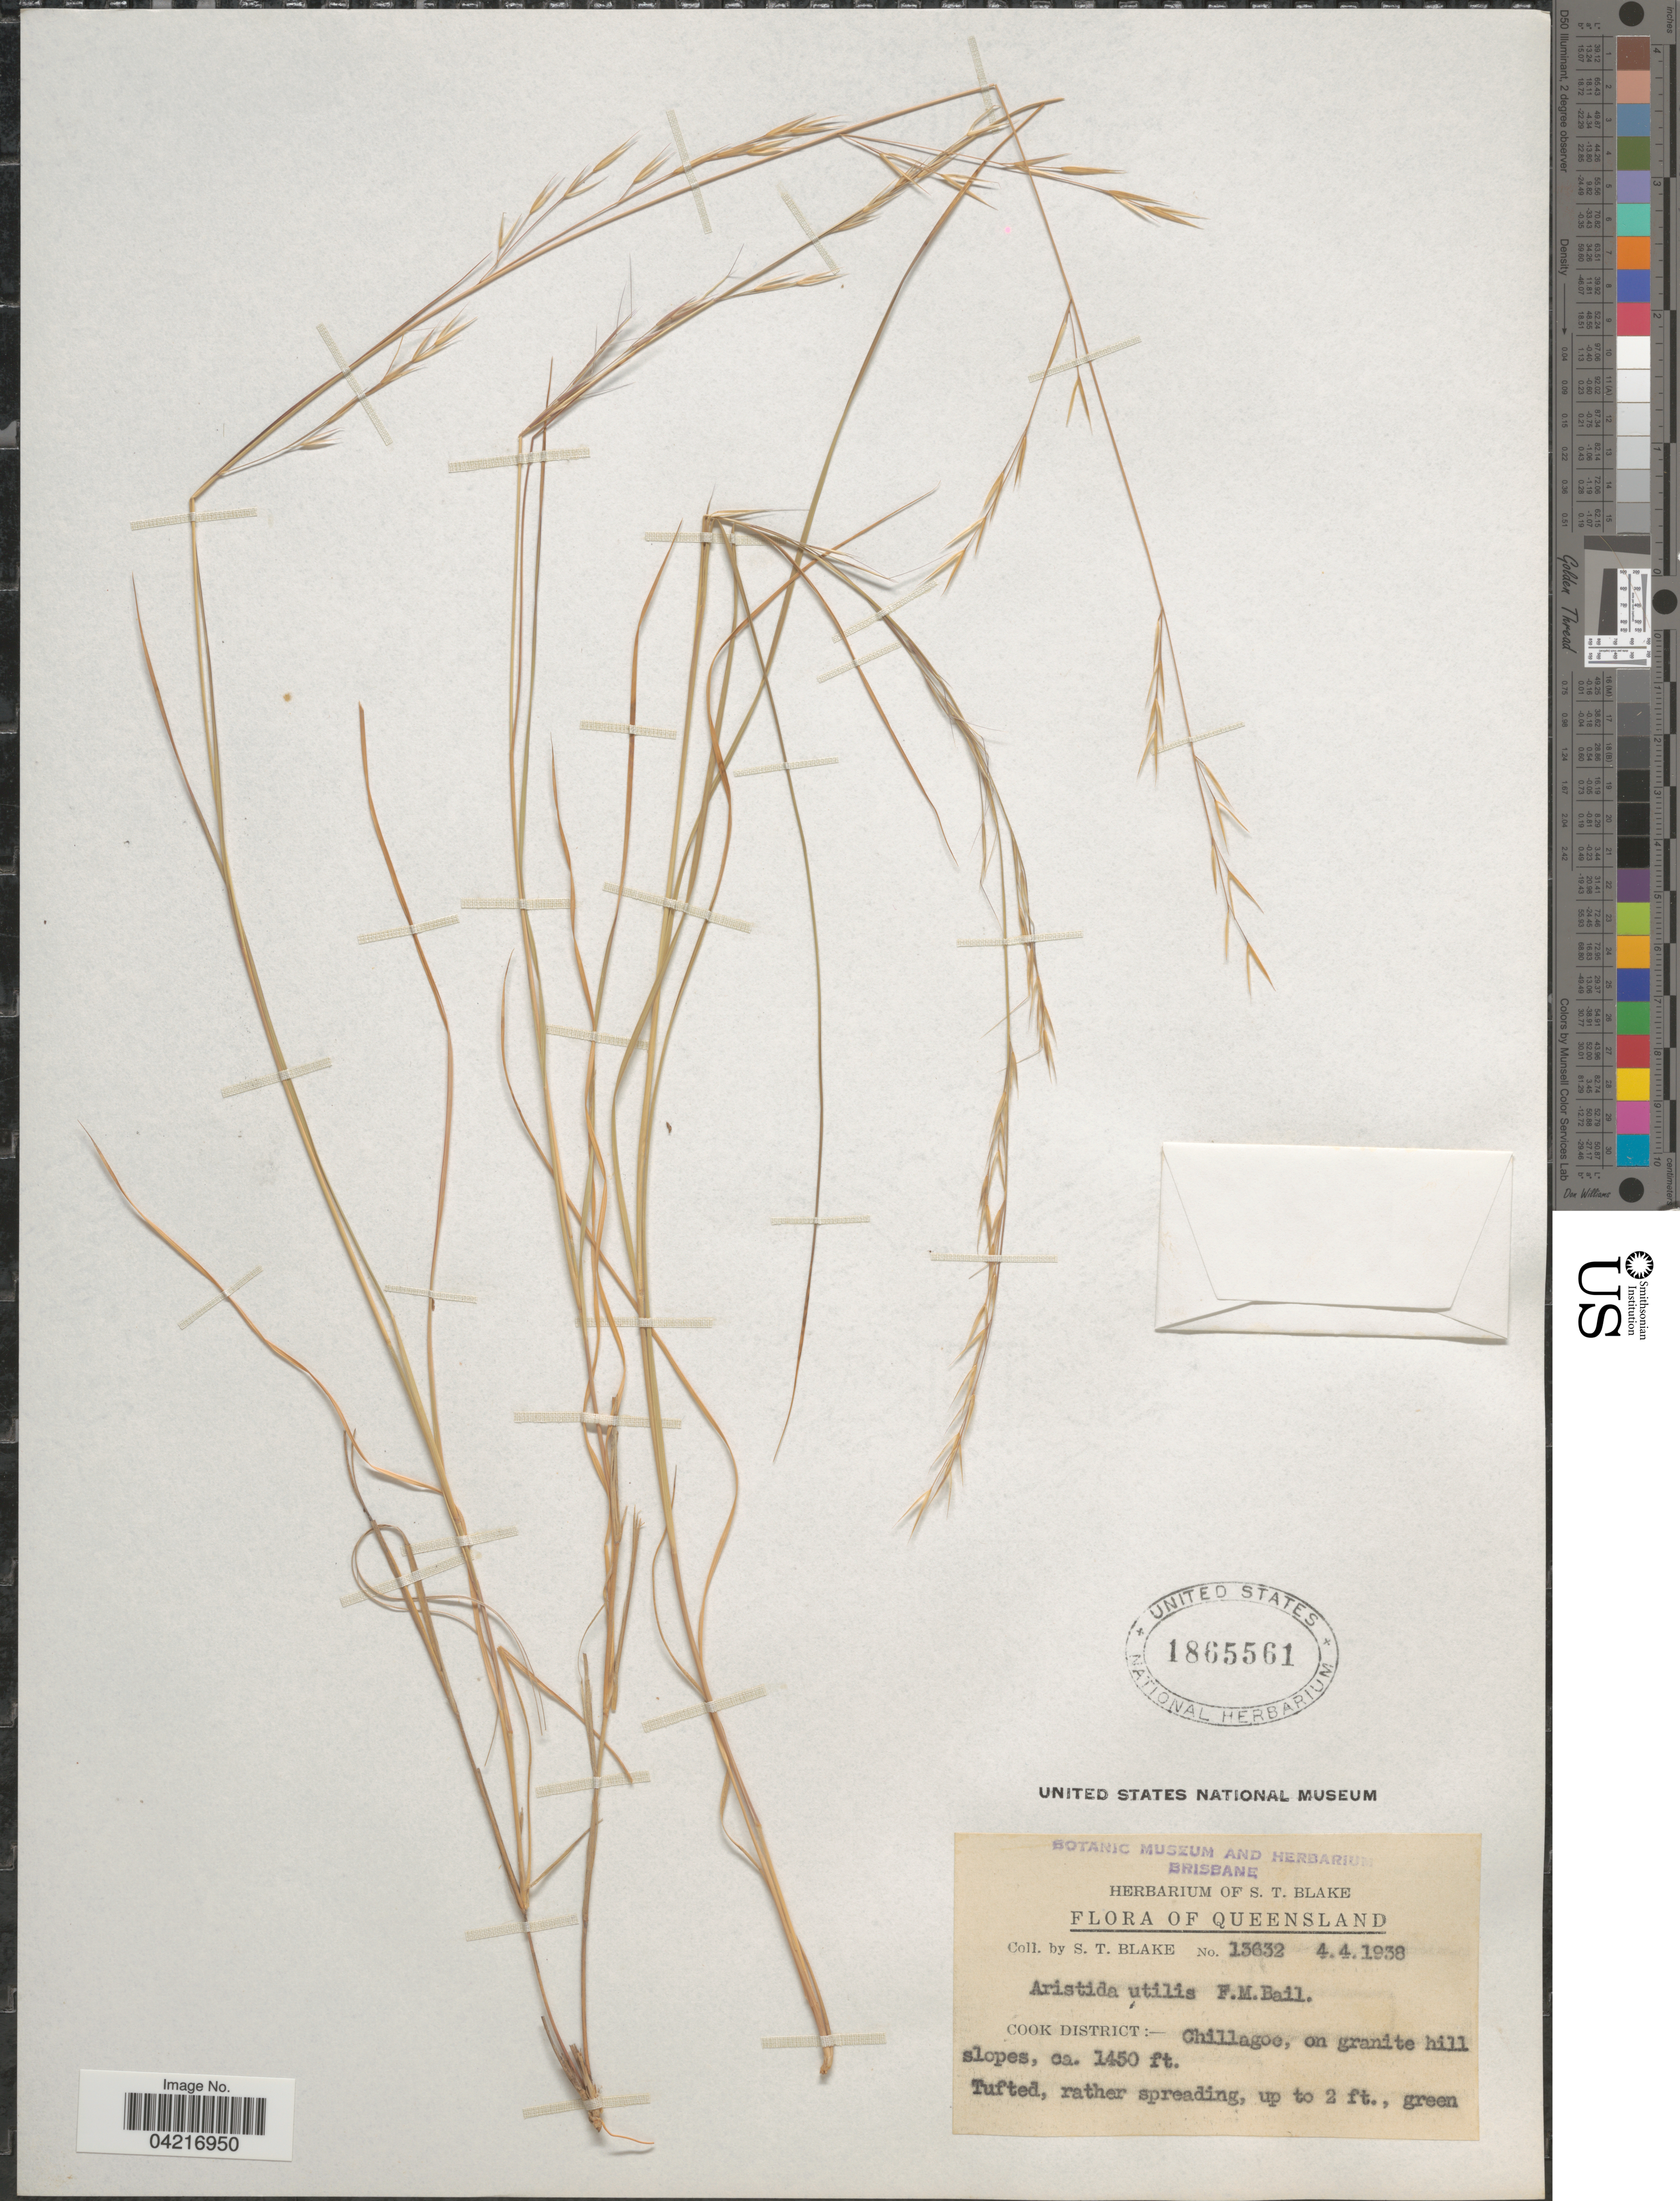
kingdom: Plantae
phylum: Tracheophyta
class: Liliopsida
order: Poales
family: Poaceae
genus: Aristida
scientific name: Aristida utilis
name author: F.M. Bailey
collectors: S. T. Blake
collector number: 13632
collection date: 1938-04-04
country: Australia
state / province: Queensland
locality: Cook District:- Chillagoe.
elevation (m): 442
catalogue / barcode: US 1865561